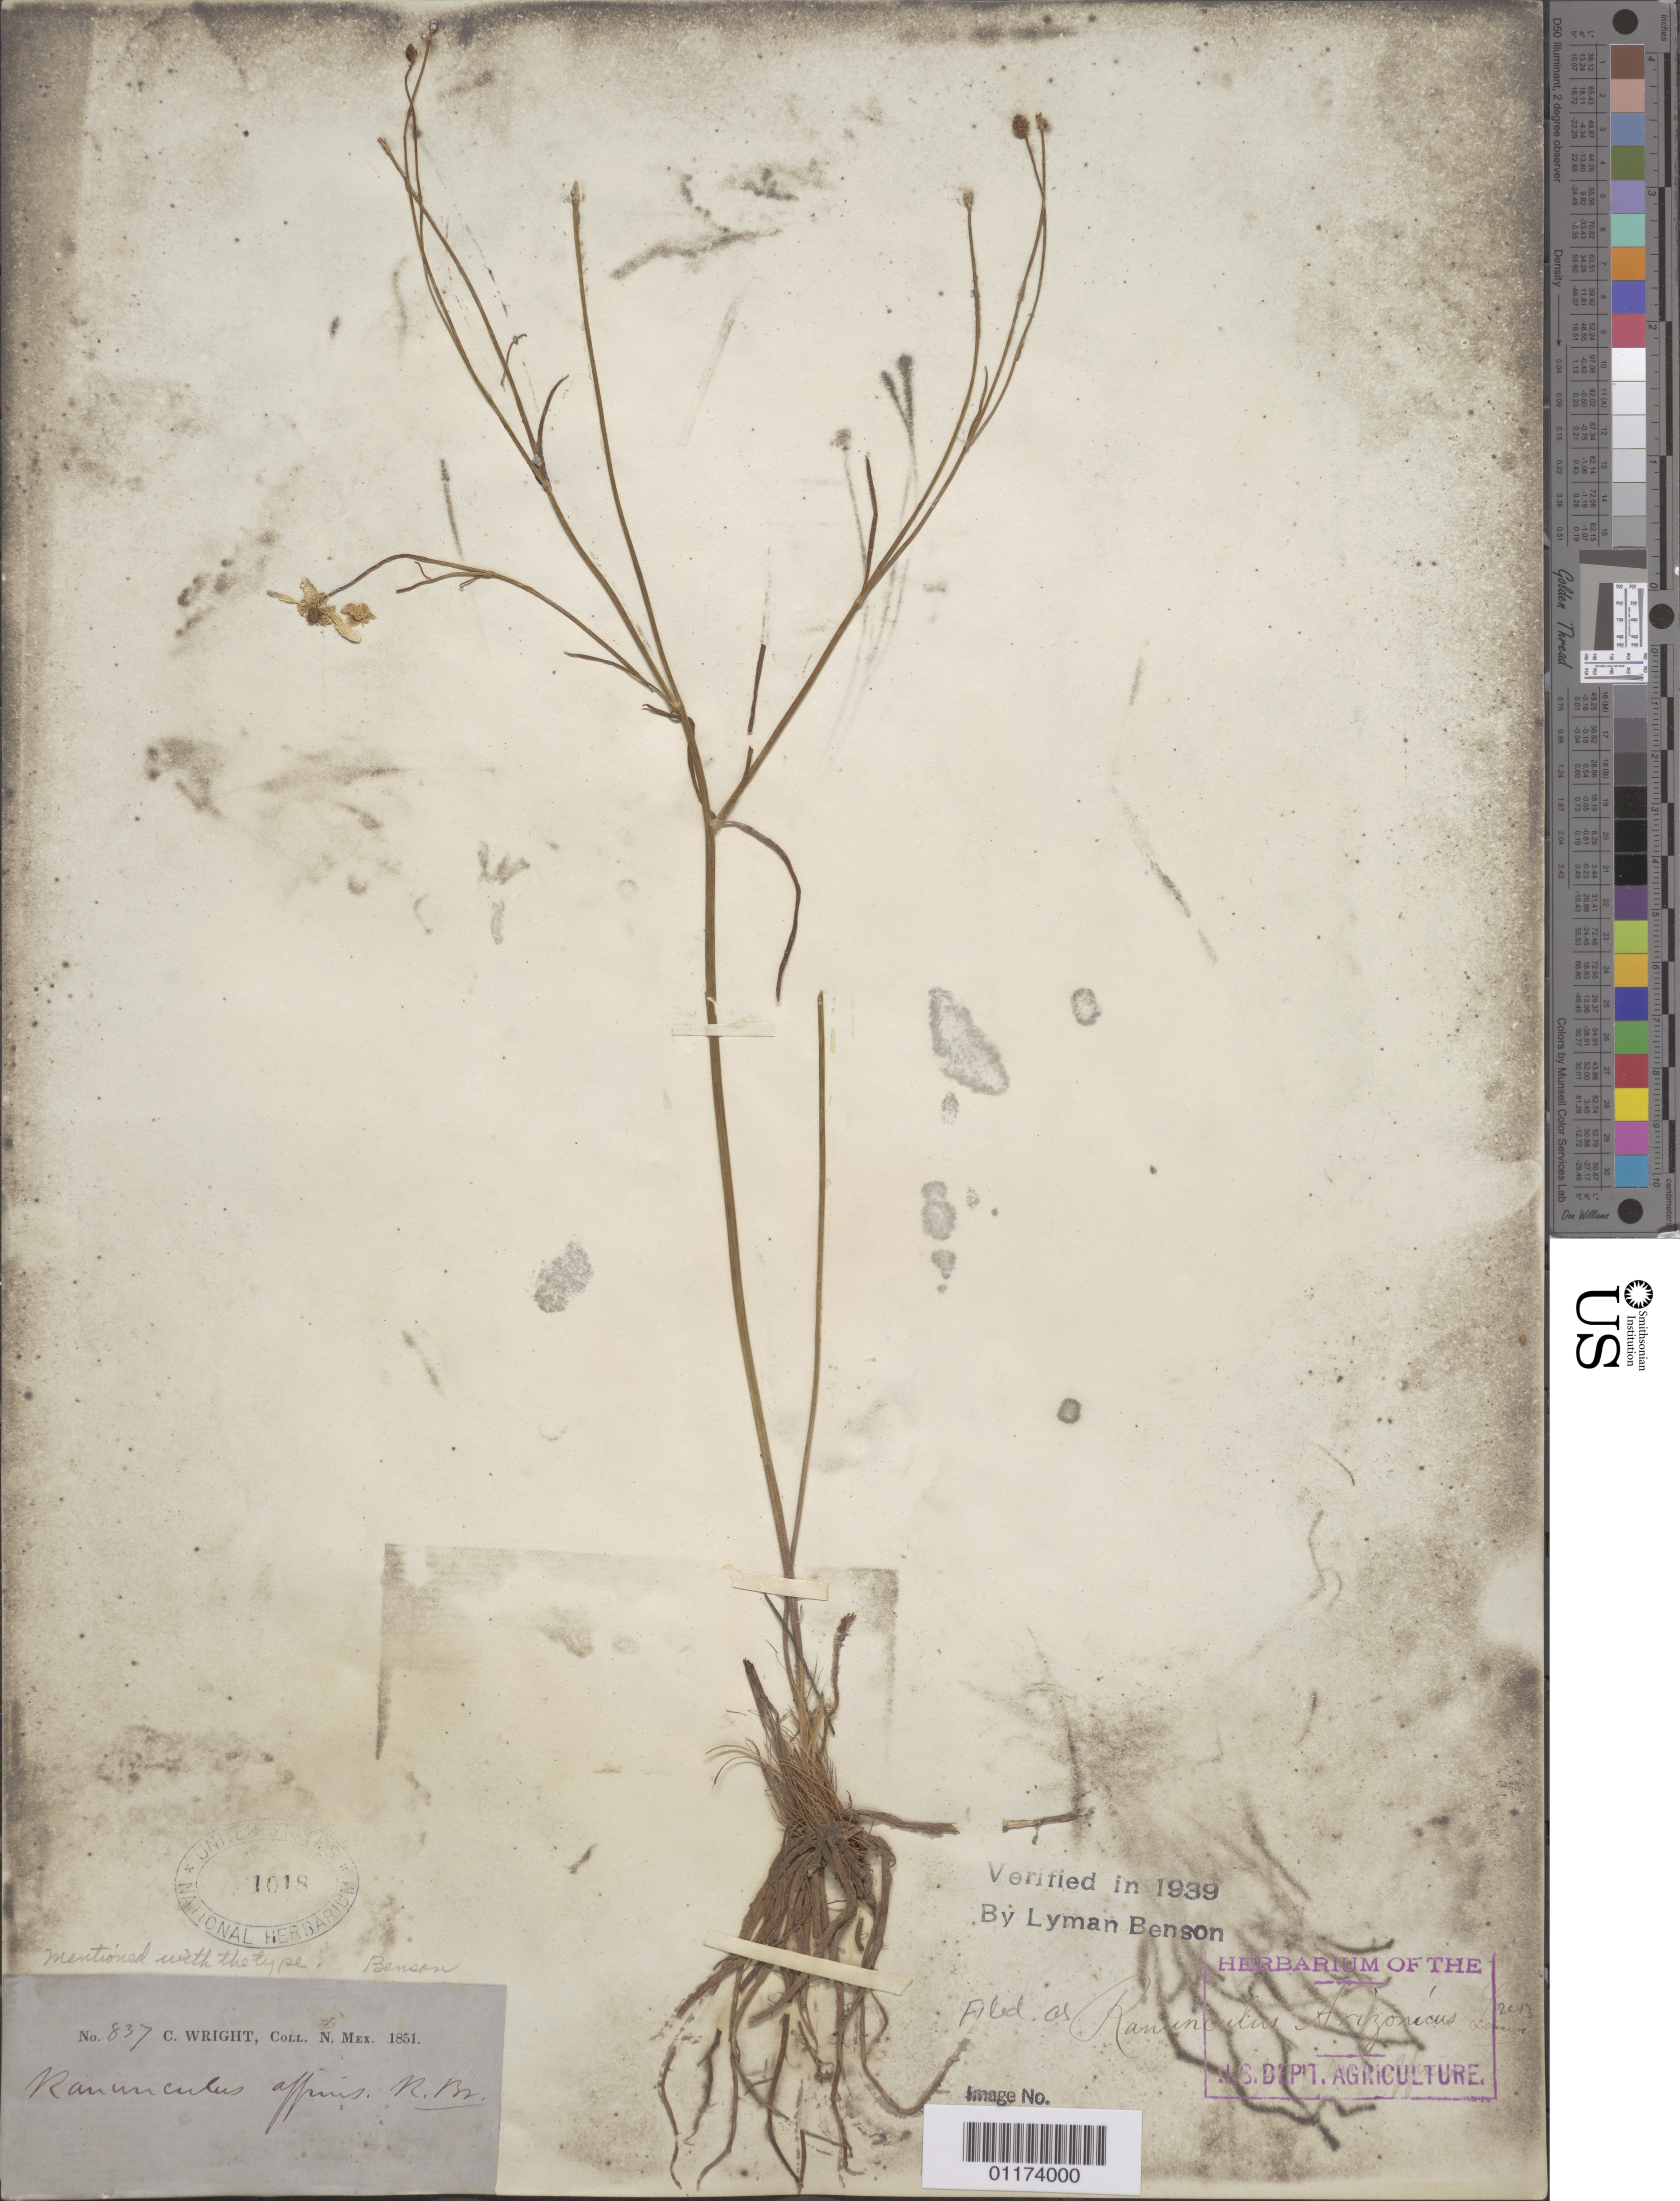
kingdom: Plantae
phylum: Tracheophyta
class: Magnoliopsida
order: Ranunculales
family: Ranunculaceae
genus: Ranunculus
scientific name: Ranunculus arizonicus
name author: Lemmon ex A. Gray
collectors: C. Wright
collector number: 837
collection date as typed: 1851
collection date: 1851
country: United States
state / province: New Mexico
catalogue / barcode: US 1018